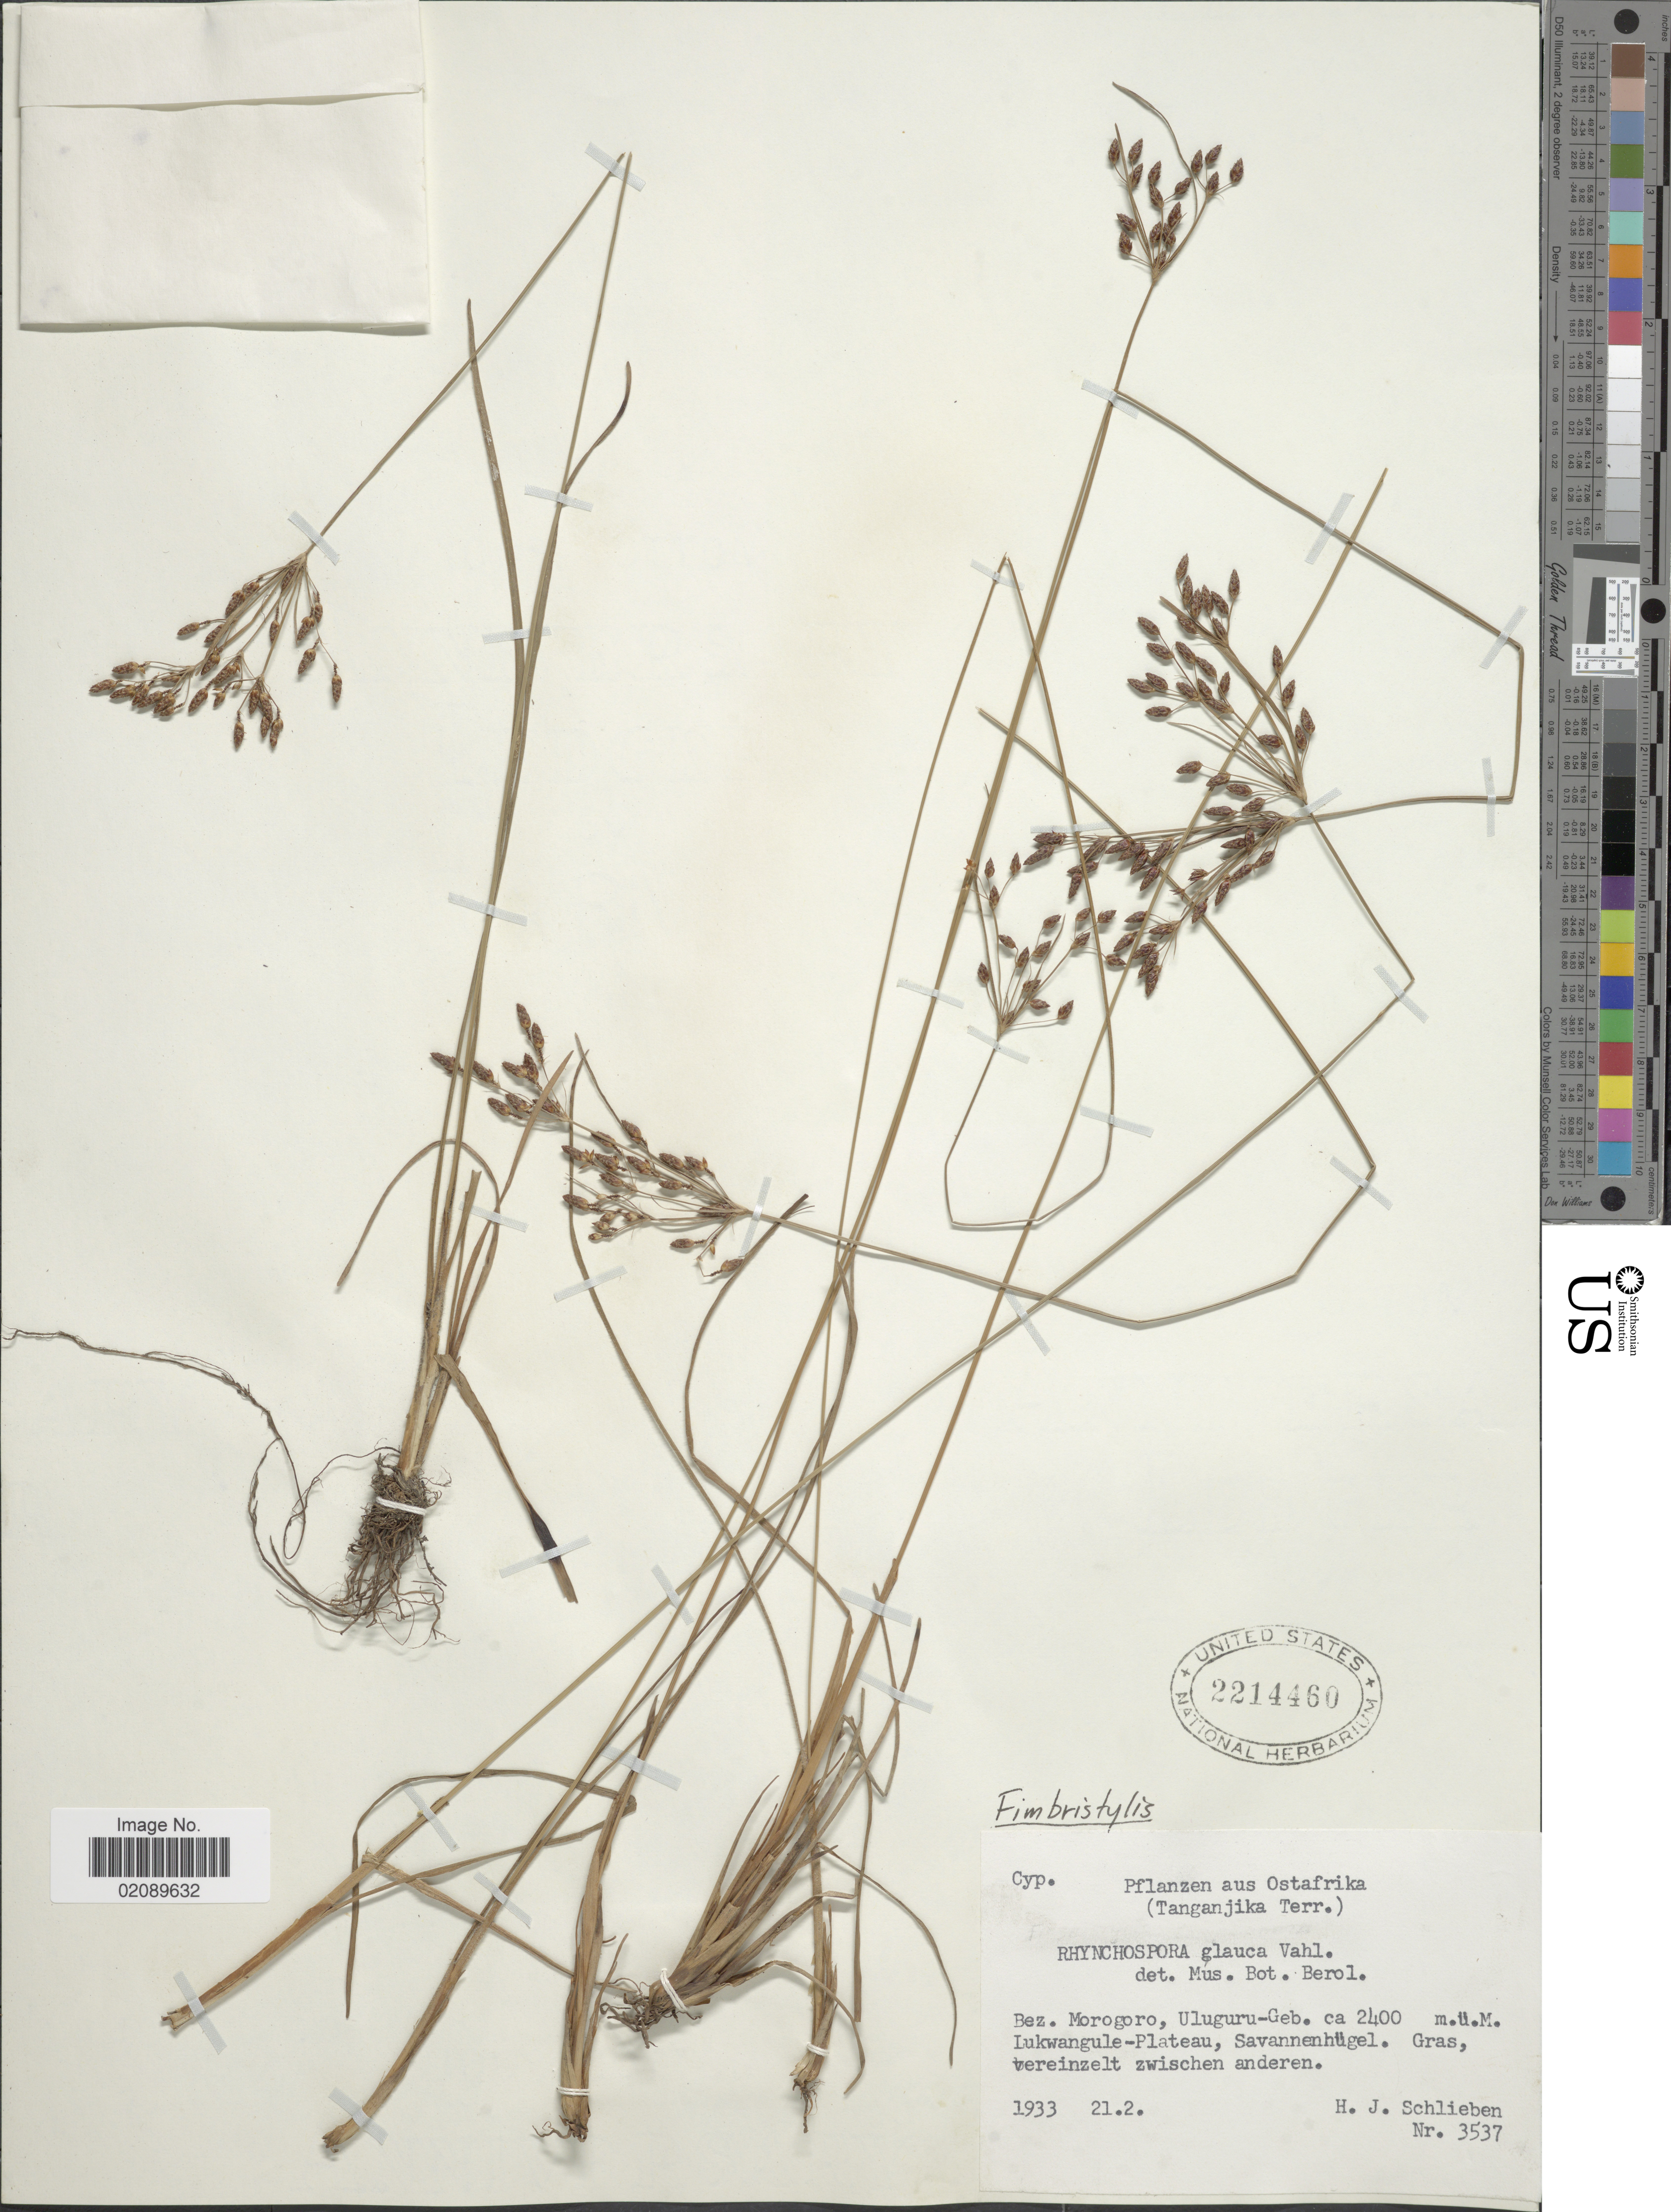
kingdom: Plantae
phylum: Tracheophyta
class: Liliopsida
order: Poales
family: Cyperaceae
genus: Fimbristylis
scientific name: Fimbristylis dichotoma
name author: (L.) Vahl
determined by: Strong, Mark T., (BOT), Smithsonian Institution - National Museum of Natural History (UNITED STATES)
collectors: H. J. Schlieben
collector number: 3537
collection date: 1933-02-21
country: Tanzania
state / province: Morogoro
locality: Ostafrika, Tanganjika Terr., Uluguru-Geb.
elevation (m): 2400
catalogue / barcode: US 2214460